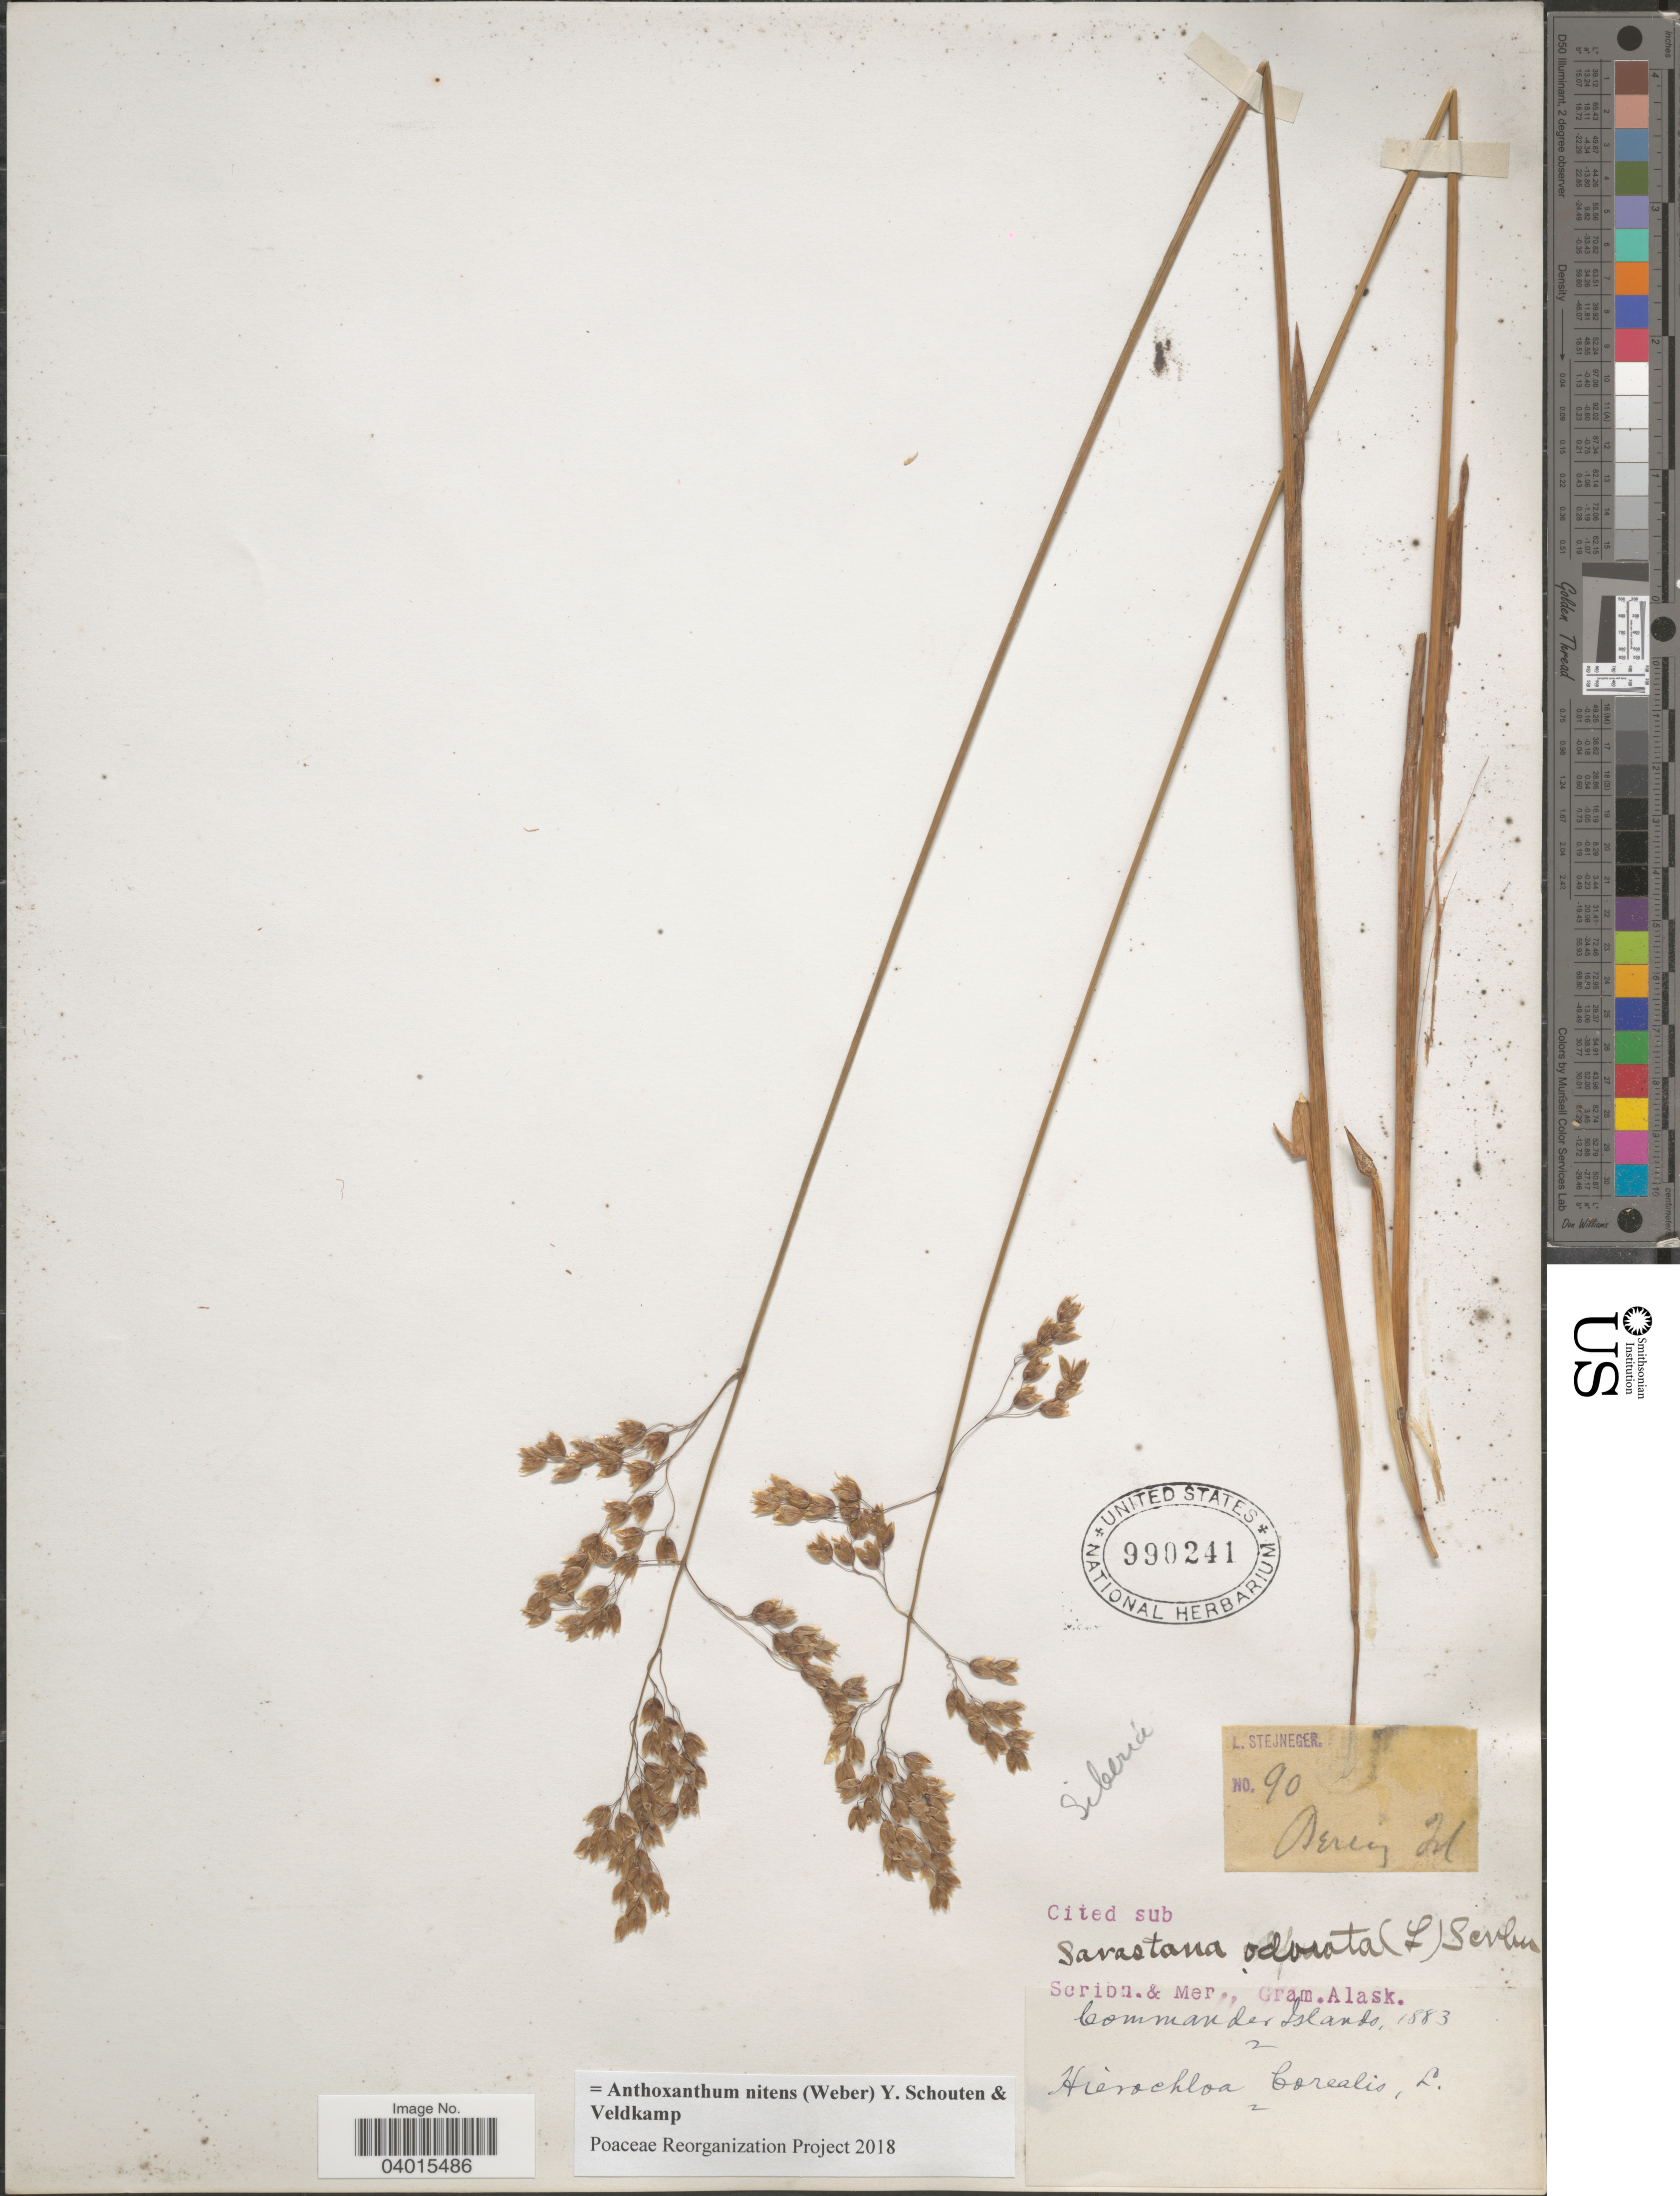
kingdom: Plantae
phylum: Tracheophyta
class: Liliopsida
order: Poales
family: Poaceae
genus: Anthoxanthum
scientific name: Anthoxanthum nitens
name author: (G.H. Weber) R.T.A. Schouten & Veldkamp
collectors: L. Stejneger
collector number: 90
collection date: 1883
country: Russian Federation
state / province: Kamchatka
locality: Siberia. Bering Isl. Commander Islands.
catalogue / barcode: US 990241